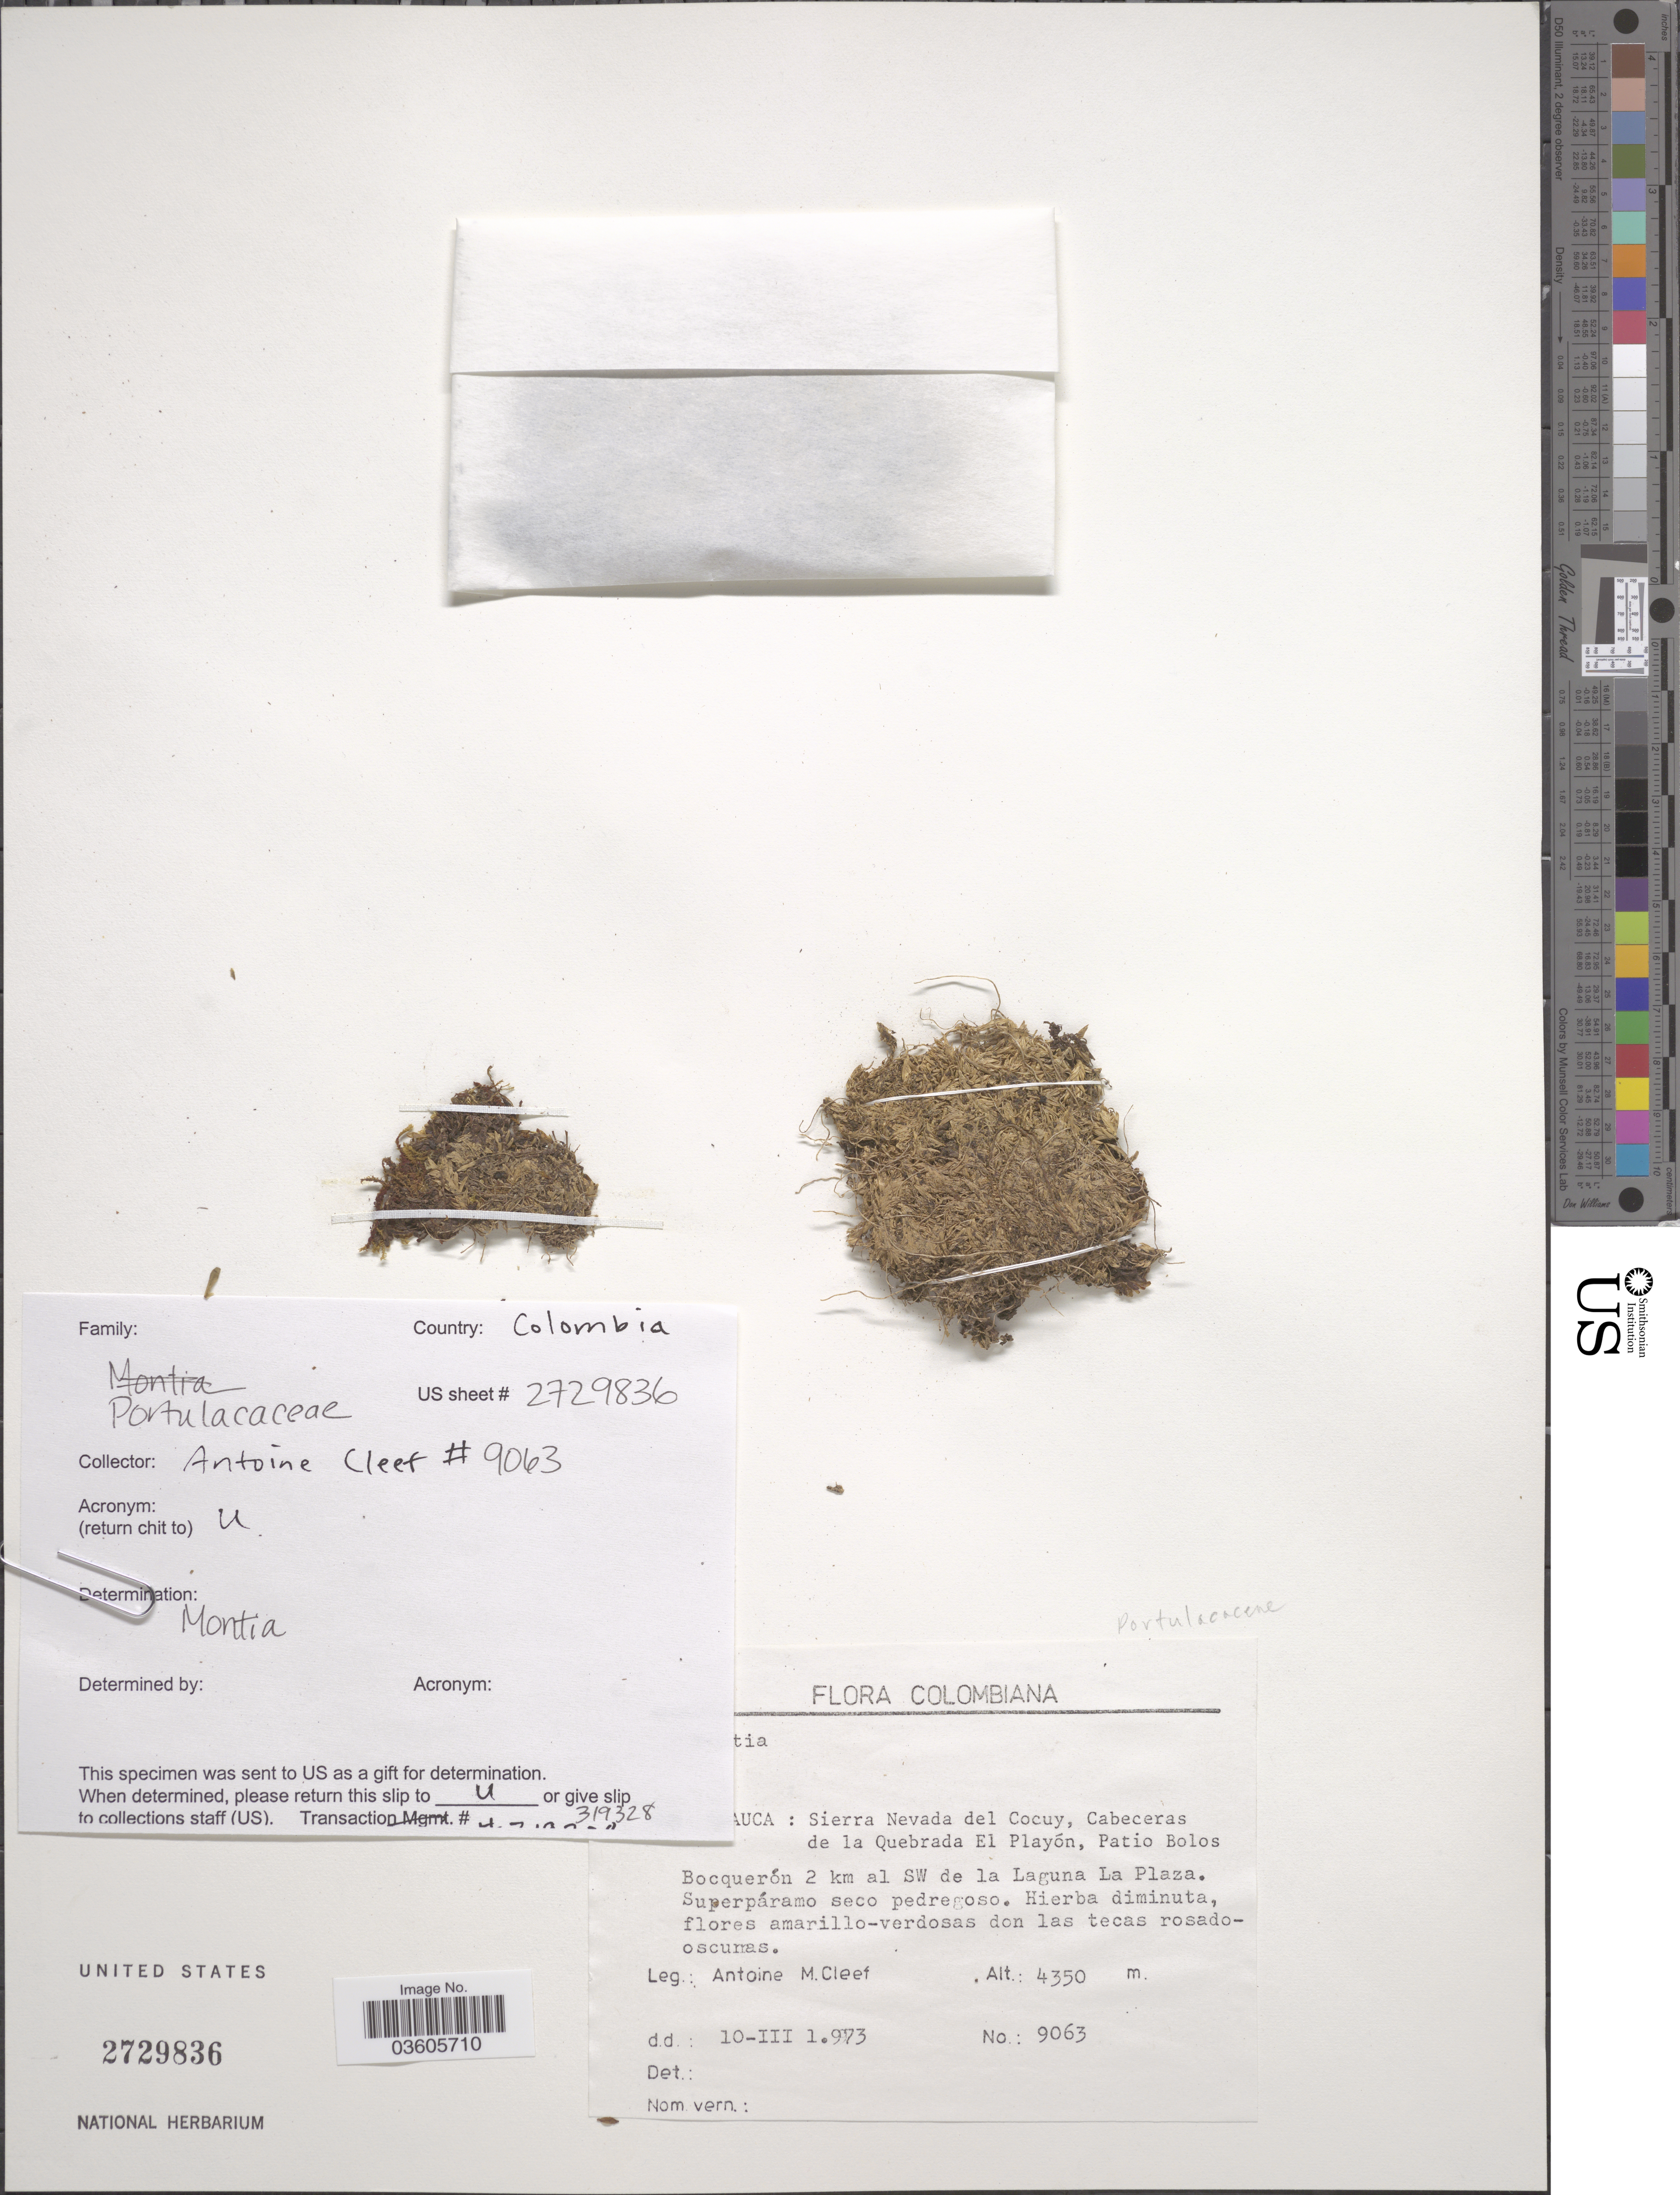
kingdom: Plantae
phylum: Tracheophyta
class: Magnoliopsida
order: Caryophyllales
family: Montiaceae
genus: Montia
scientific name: Montia sp.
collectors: A. M. Cleef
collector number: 9063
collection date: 1973-03-10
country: Colombia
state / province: Cauca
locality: Sierra Nevada del Cocuy, Cabeceras de la Quebrada El Playón, Patio Bolos. Bocquerón 2 km al SW de la Laguna La Plaza.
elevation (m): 4350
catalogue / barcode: US 2729836